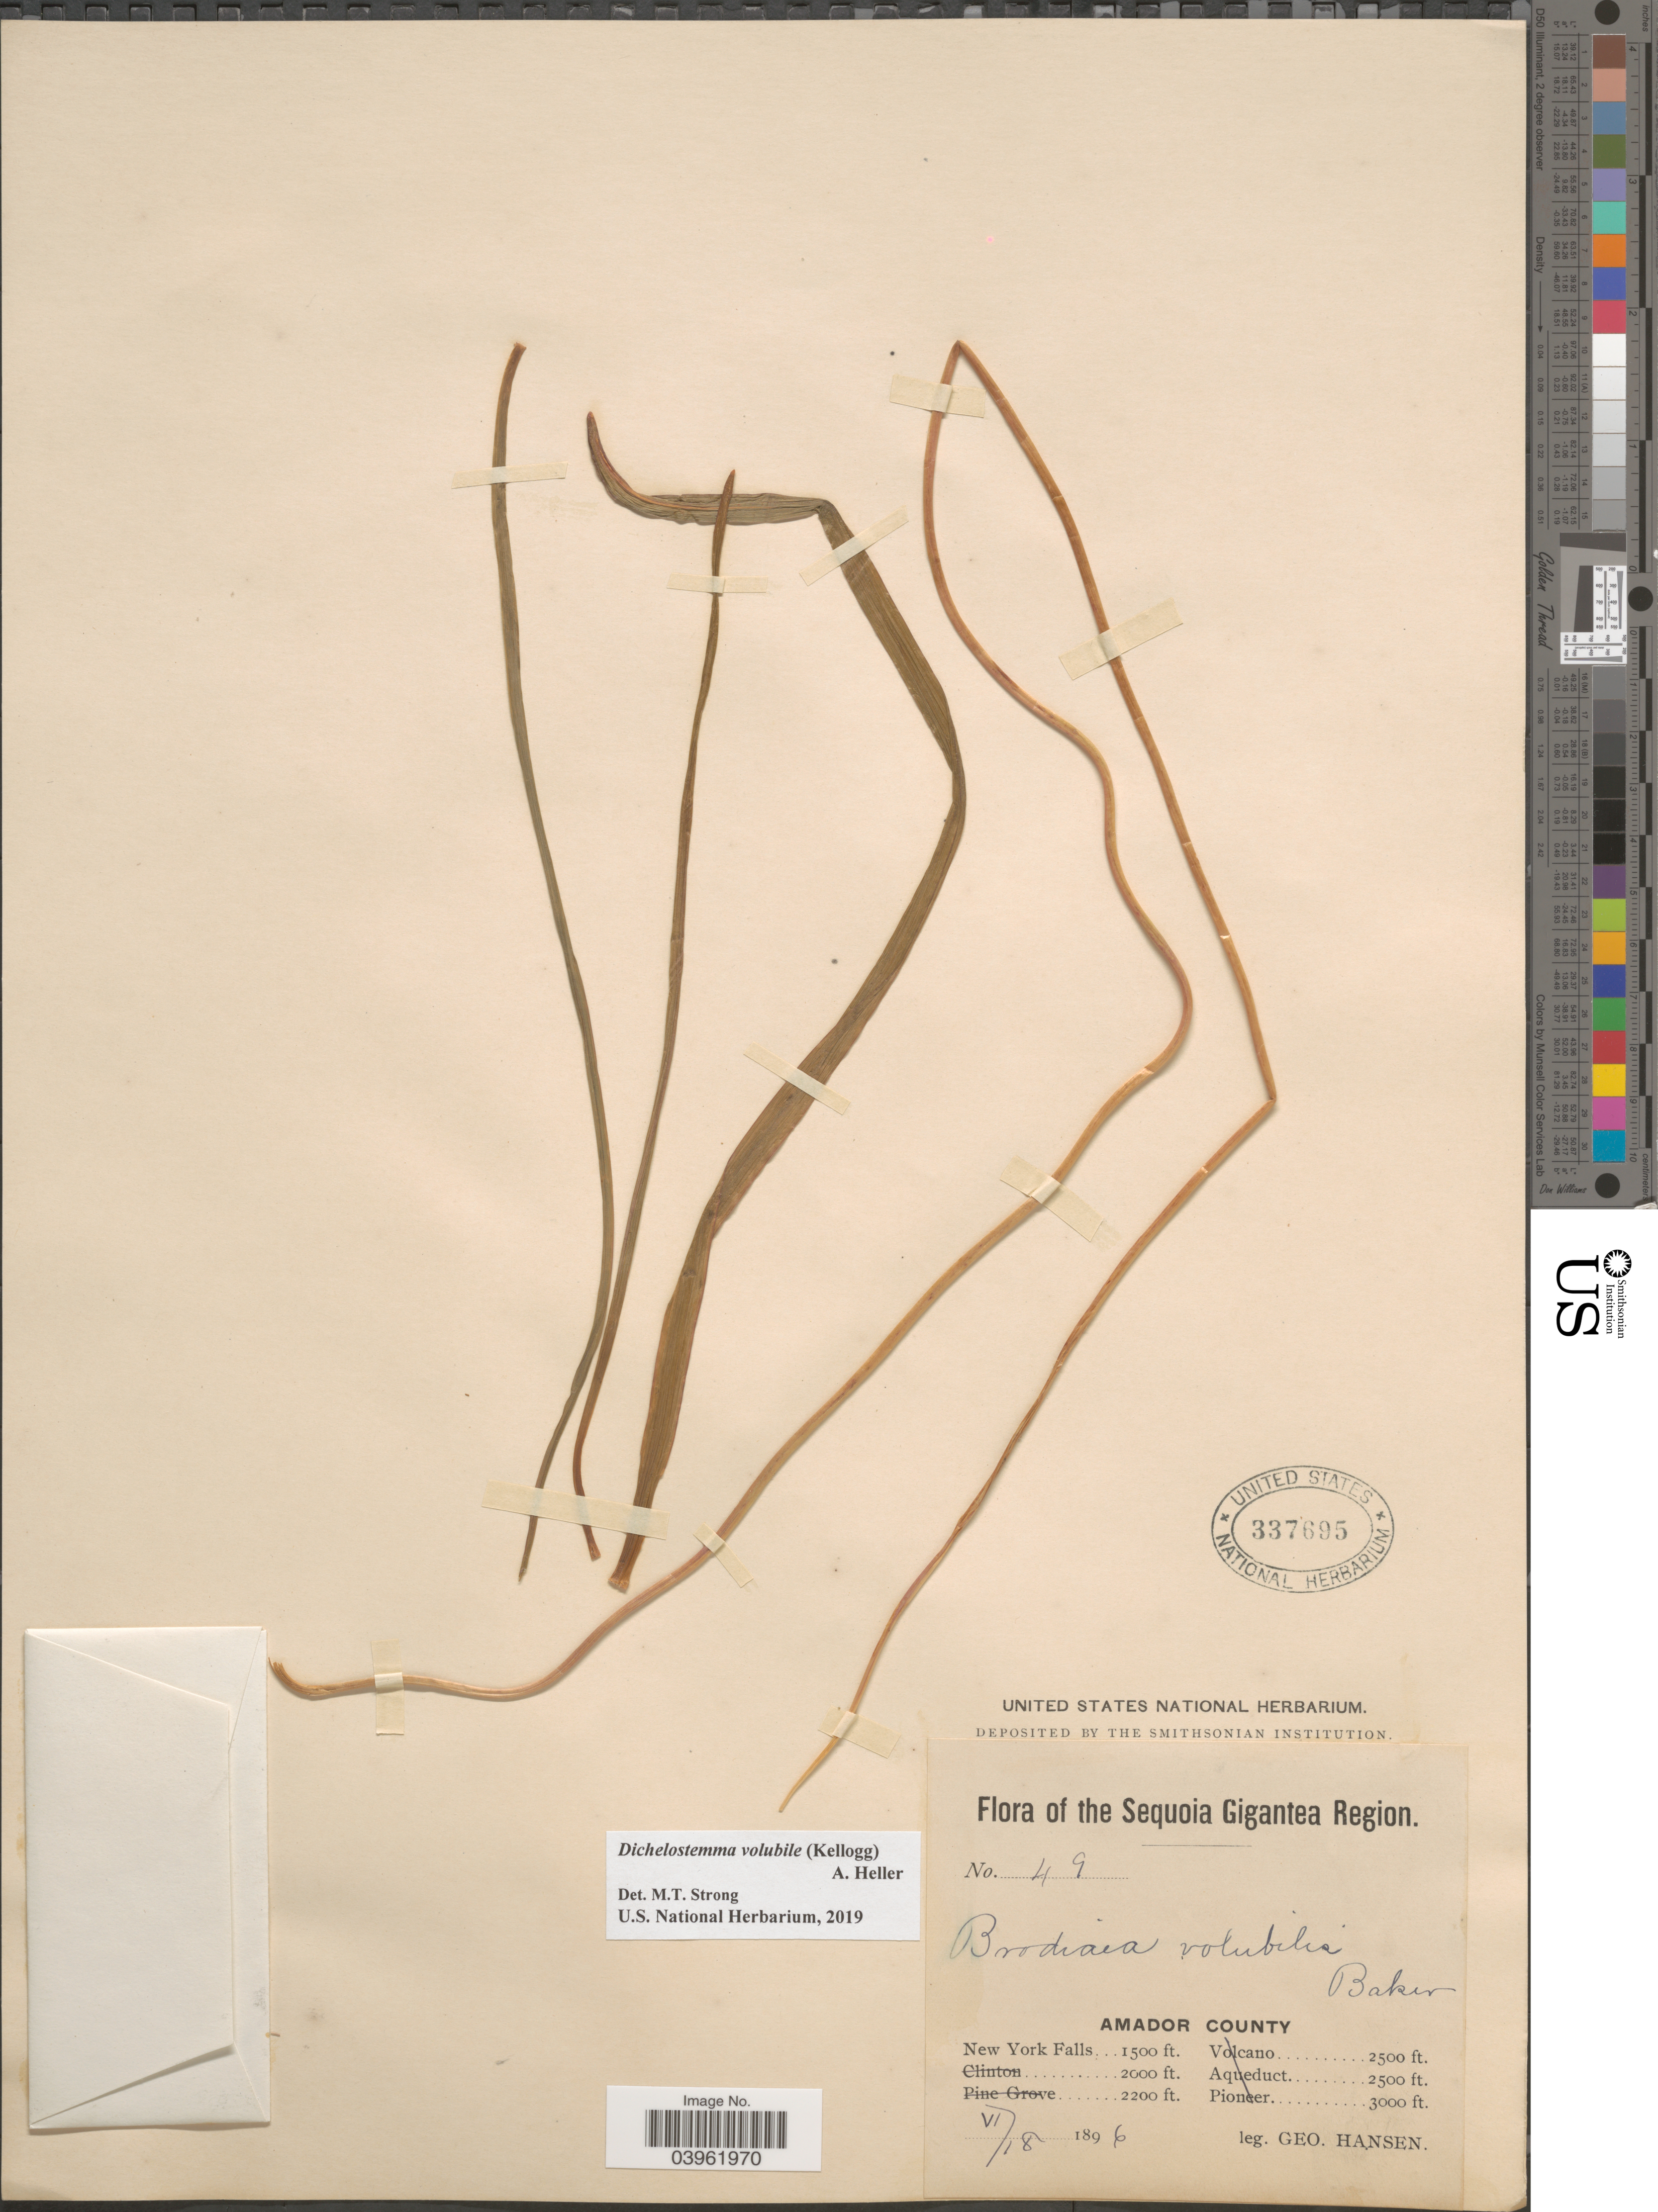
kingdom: Plantae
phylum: Tracheophyta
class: Liliopsida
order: Asparagales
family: Asparagaceae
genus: Dichelostemma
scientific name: Dichelostemma volubile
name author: A. Heller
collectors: G. Hansen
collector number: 49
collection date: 1896-06-18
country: United States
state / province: California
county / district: Amador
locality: The Sequoia Gigantea Region. Amador County. New York Falls.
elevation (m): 457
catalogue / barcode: US 337695